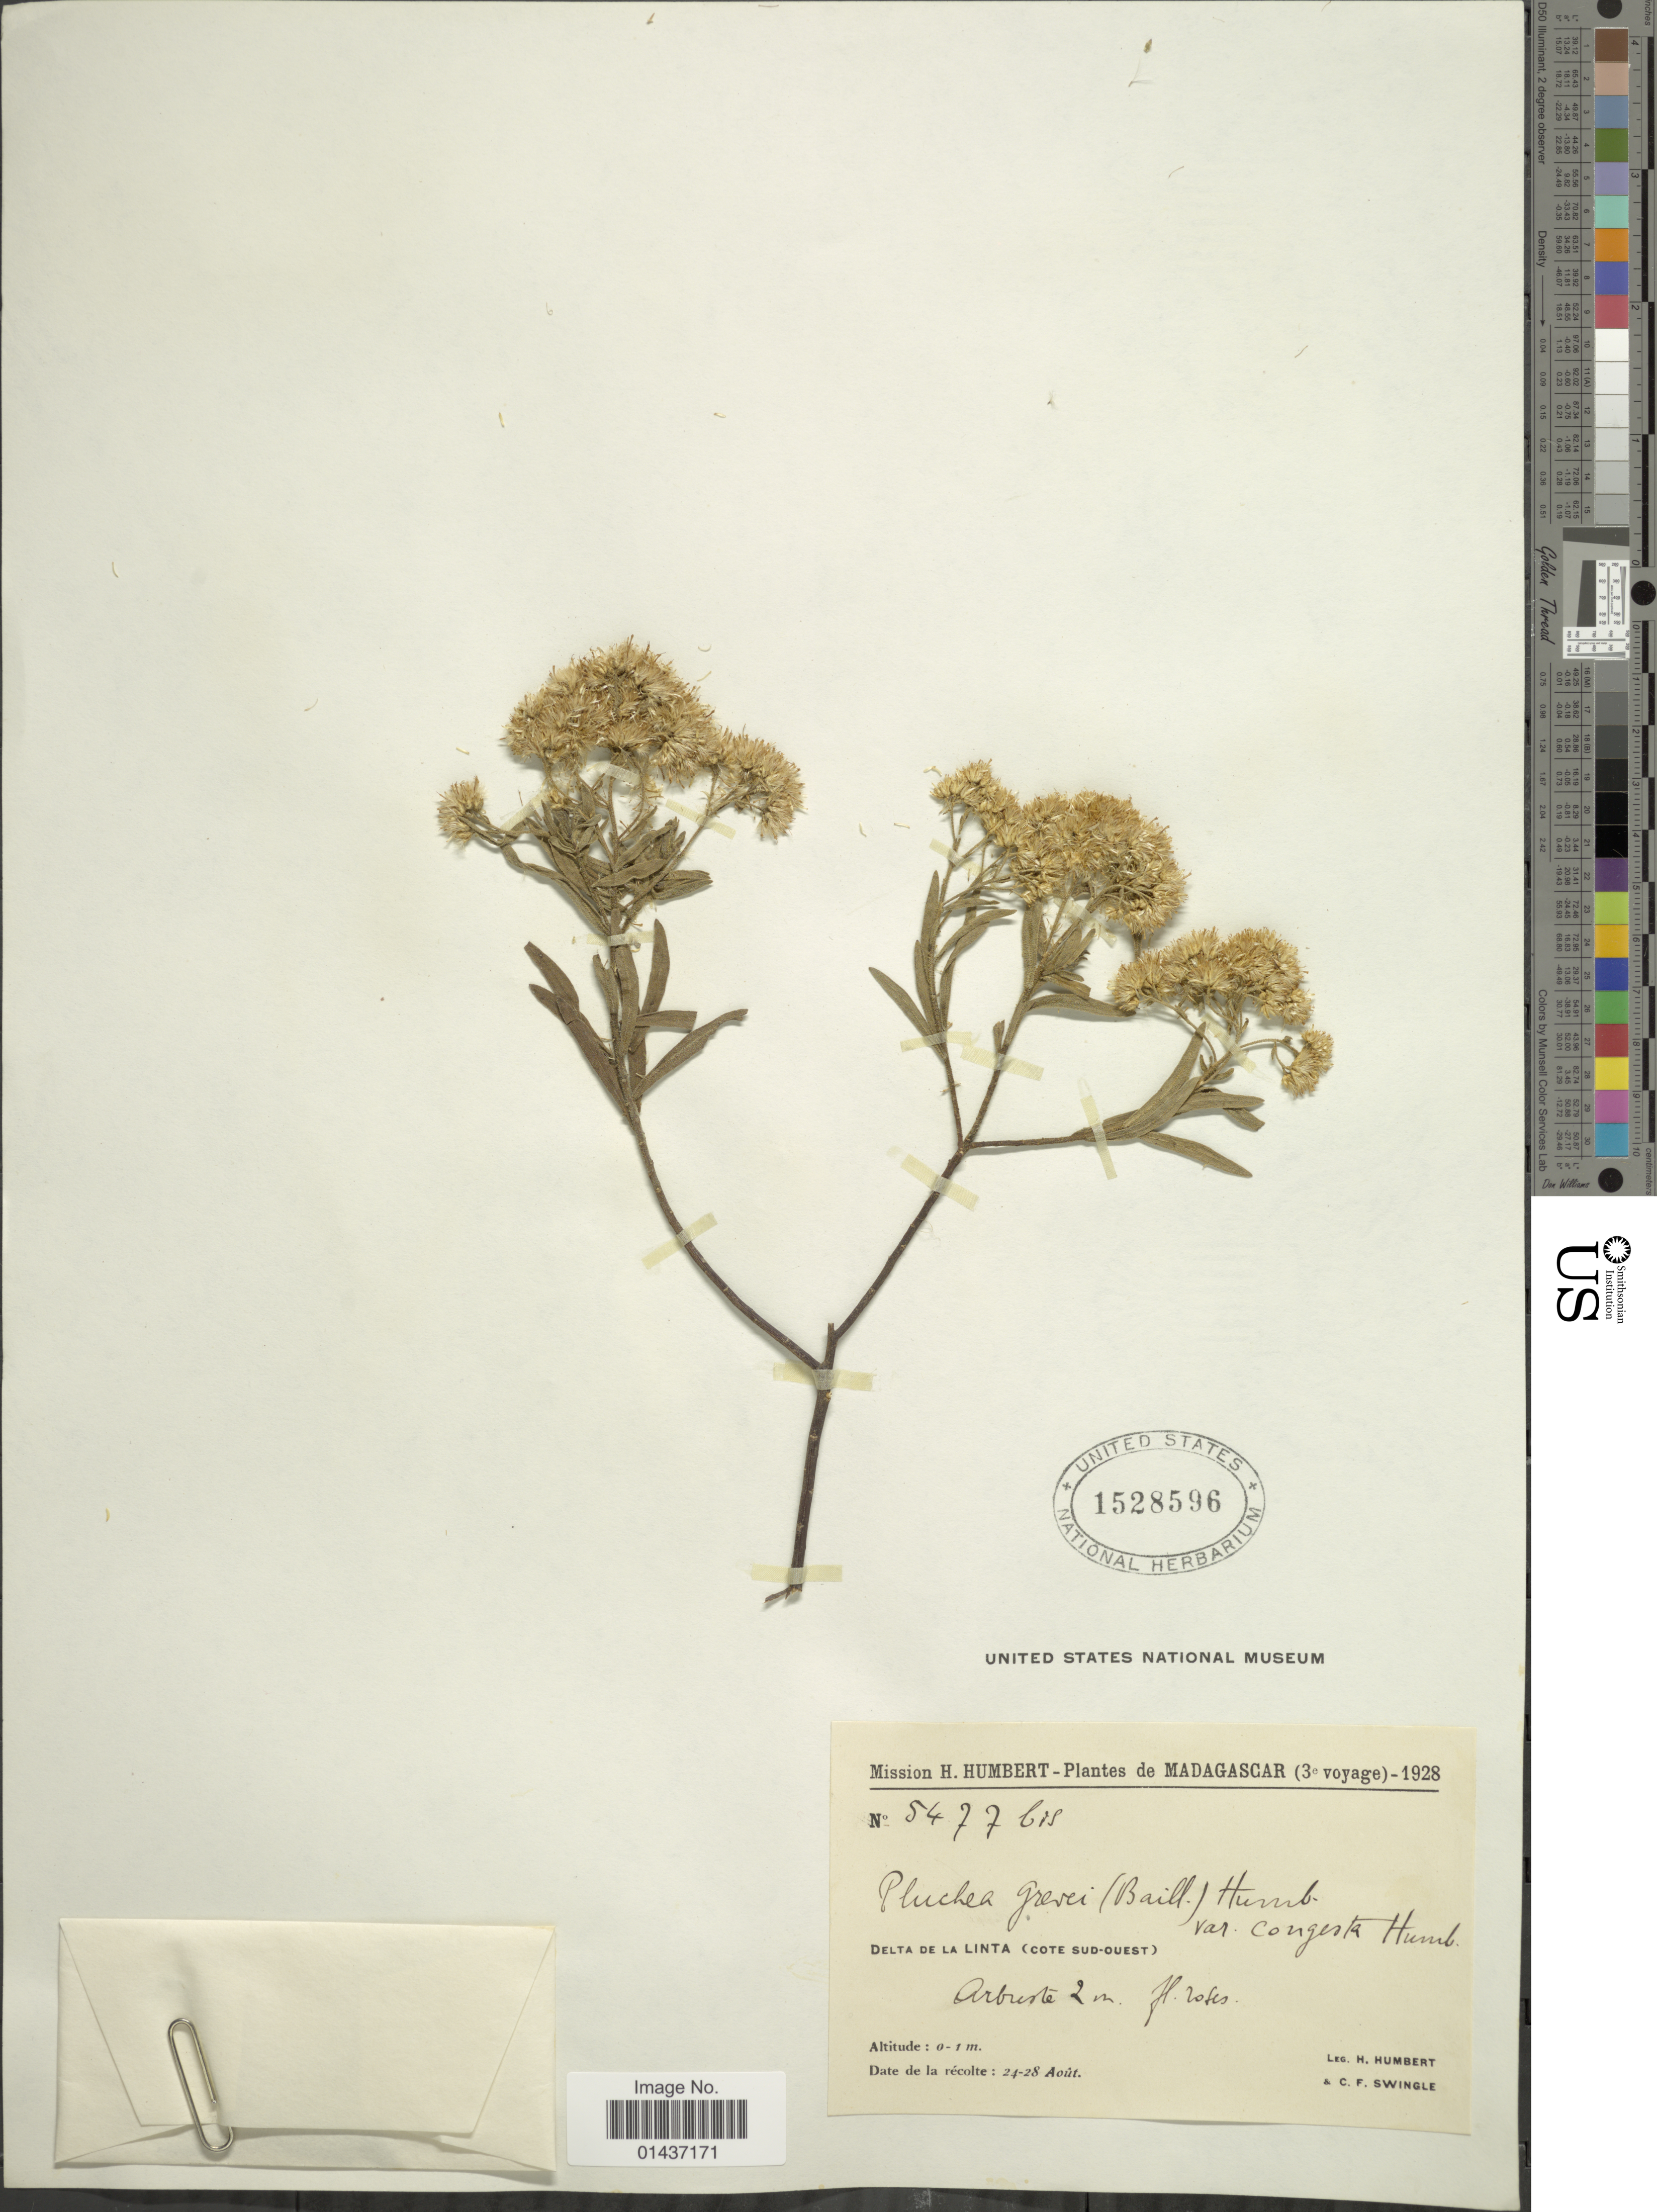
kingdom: Plantae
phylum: Tracheophyta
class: Magnoliopsida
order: Asterales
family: Asteraceae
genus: Pluchea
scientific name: Pluchea grevei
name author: (Baill.) Humbert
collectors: H. Humbert & C. Swingle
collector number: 5477bis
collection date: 1928-08-24/1928-08-28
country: Madagascar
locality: Delta de La Linta (Cote Sud-Ouest)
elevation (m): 0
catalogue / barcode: US 1528596